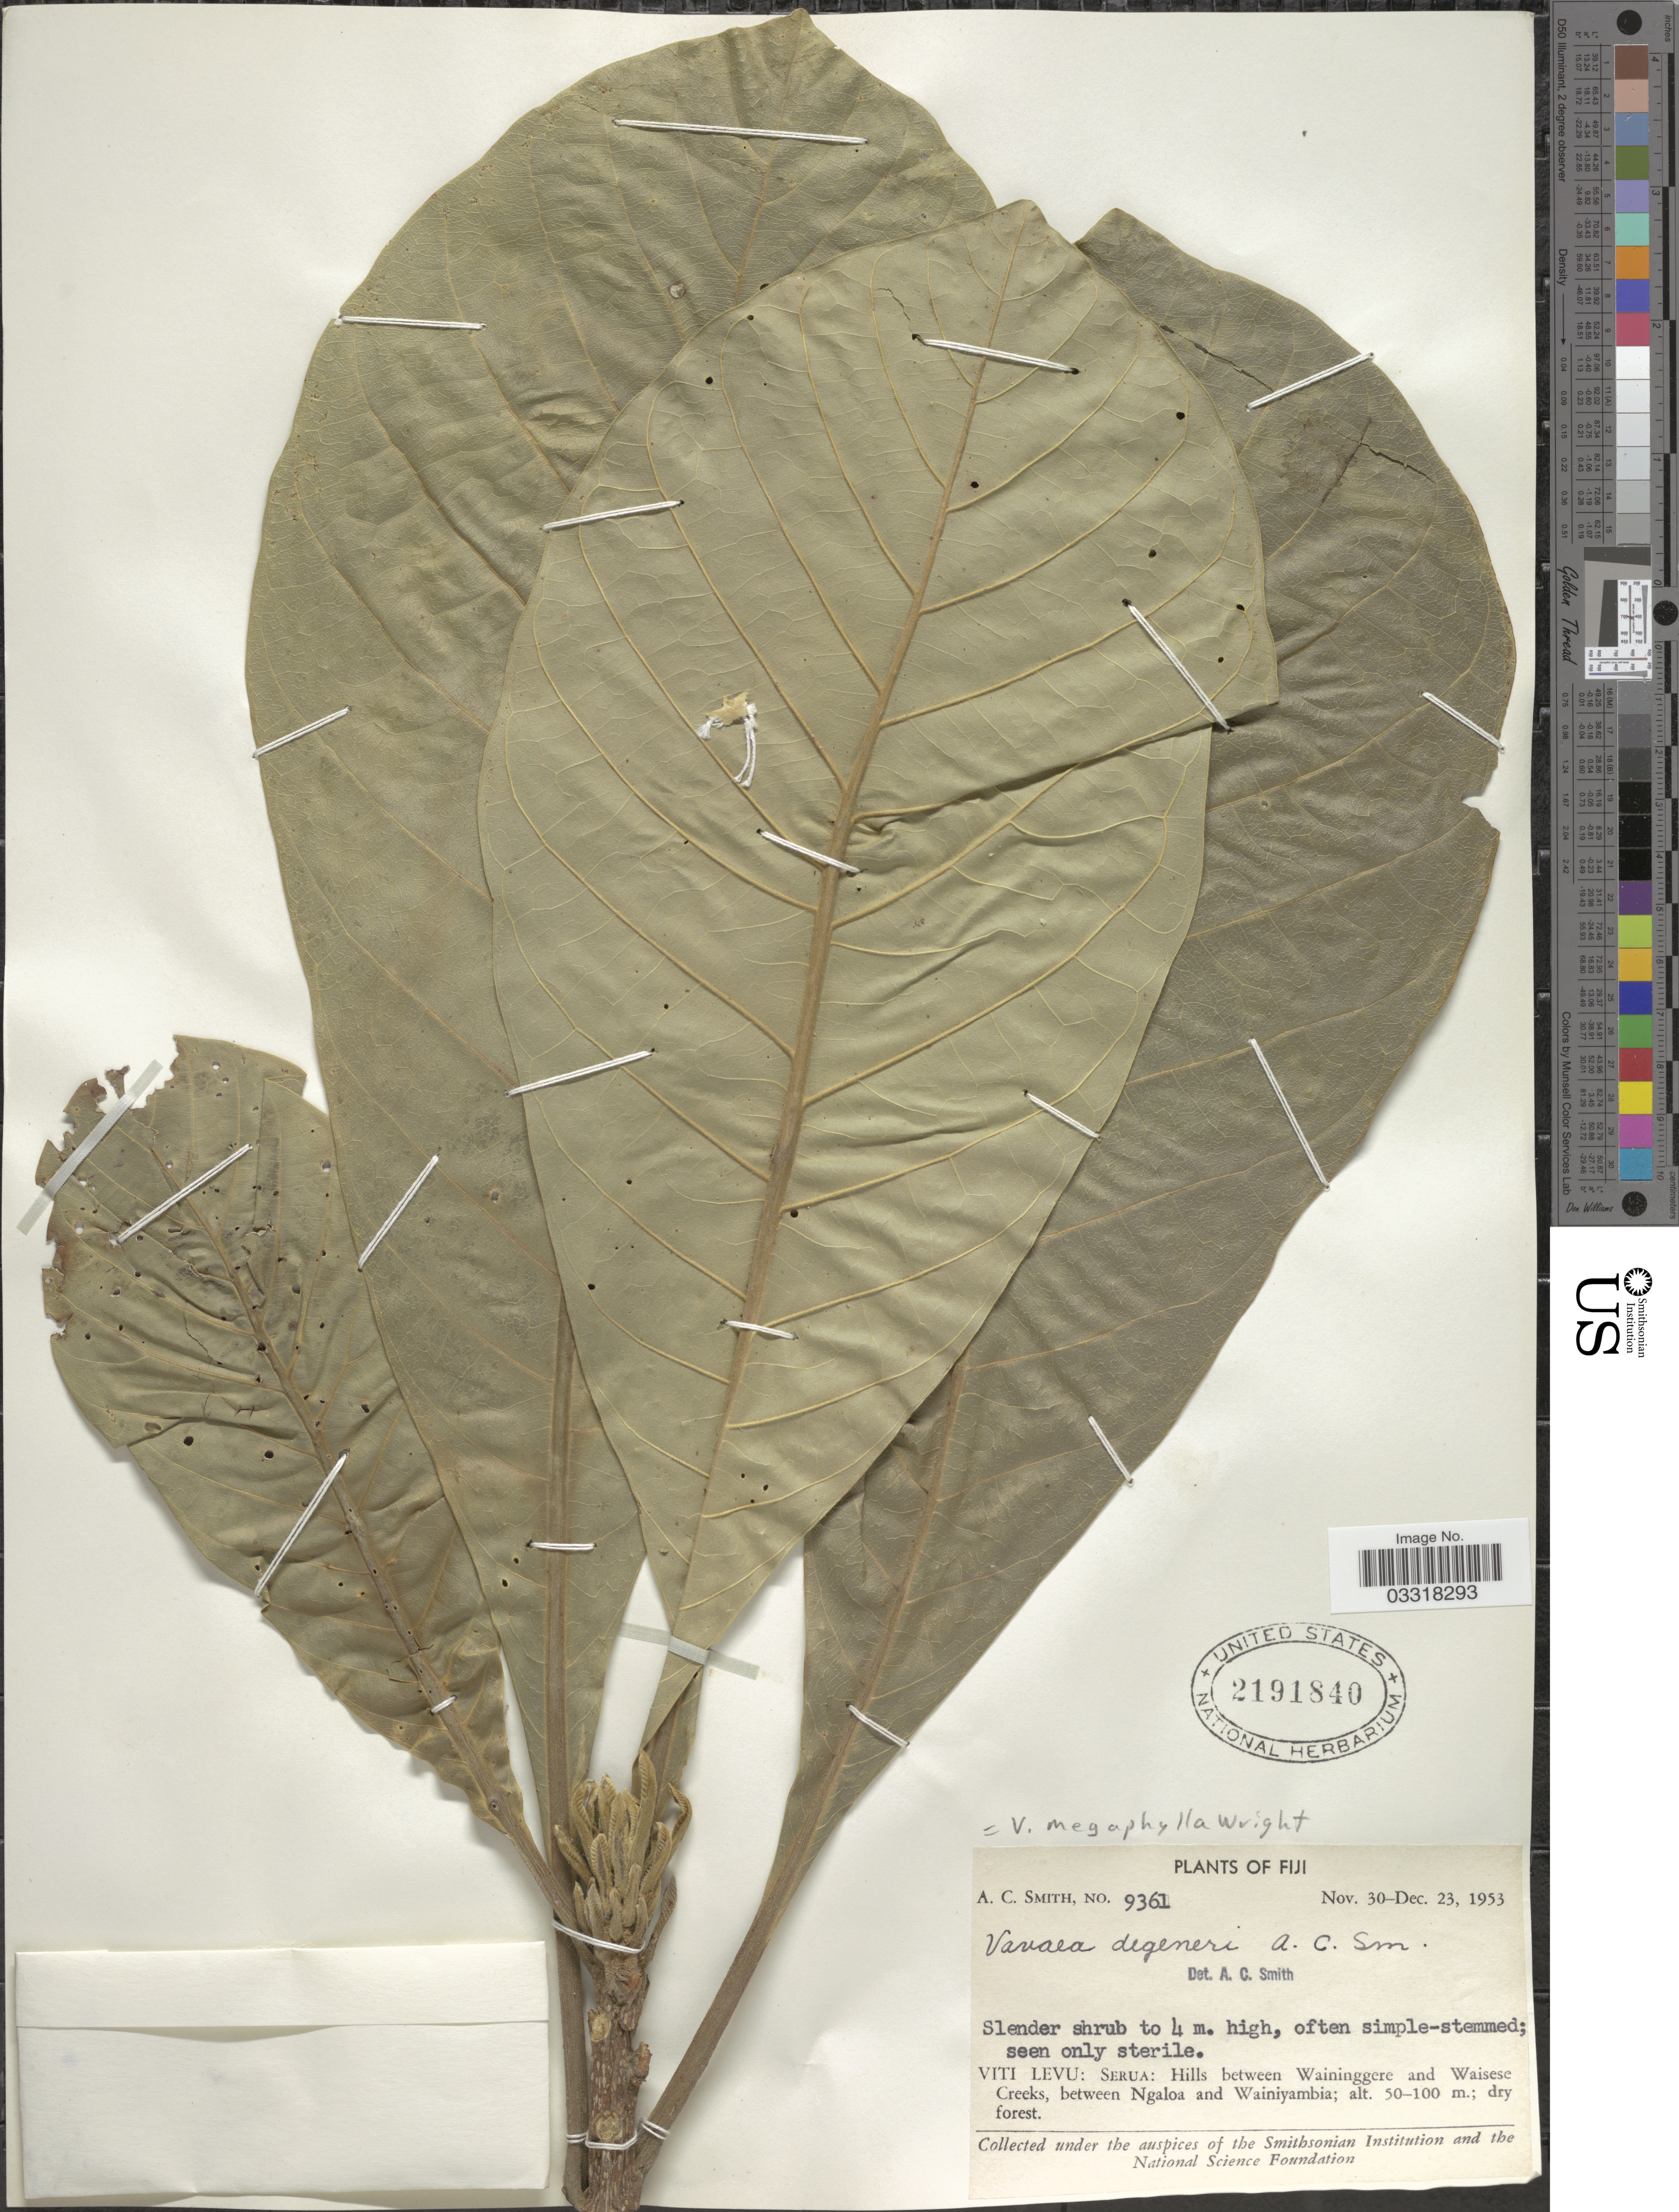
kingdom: Plantae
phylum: Tracheophyta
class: Magnoliopsida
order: Sapindales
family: Meliaceae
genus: Vavaea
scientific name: Vavaea megaphylla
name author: C.H. Wright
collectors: A. C. Smith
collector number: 9361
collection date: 1953-11-30/1953-12-23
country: Fiji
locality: Viti Levu: Serua: Hills between Waininggere and Waisese Creeks, between Ngaloa and Wainiyambia.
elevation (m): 50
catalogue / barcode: US 2191840